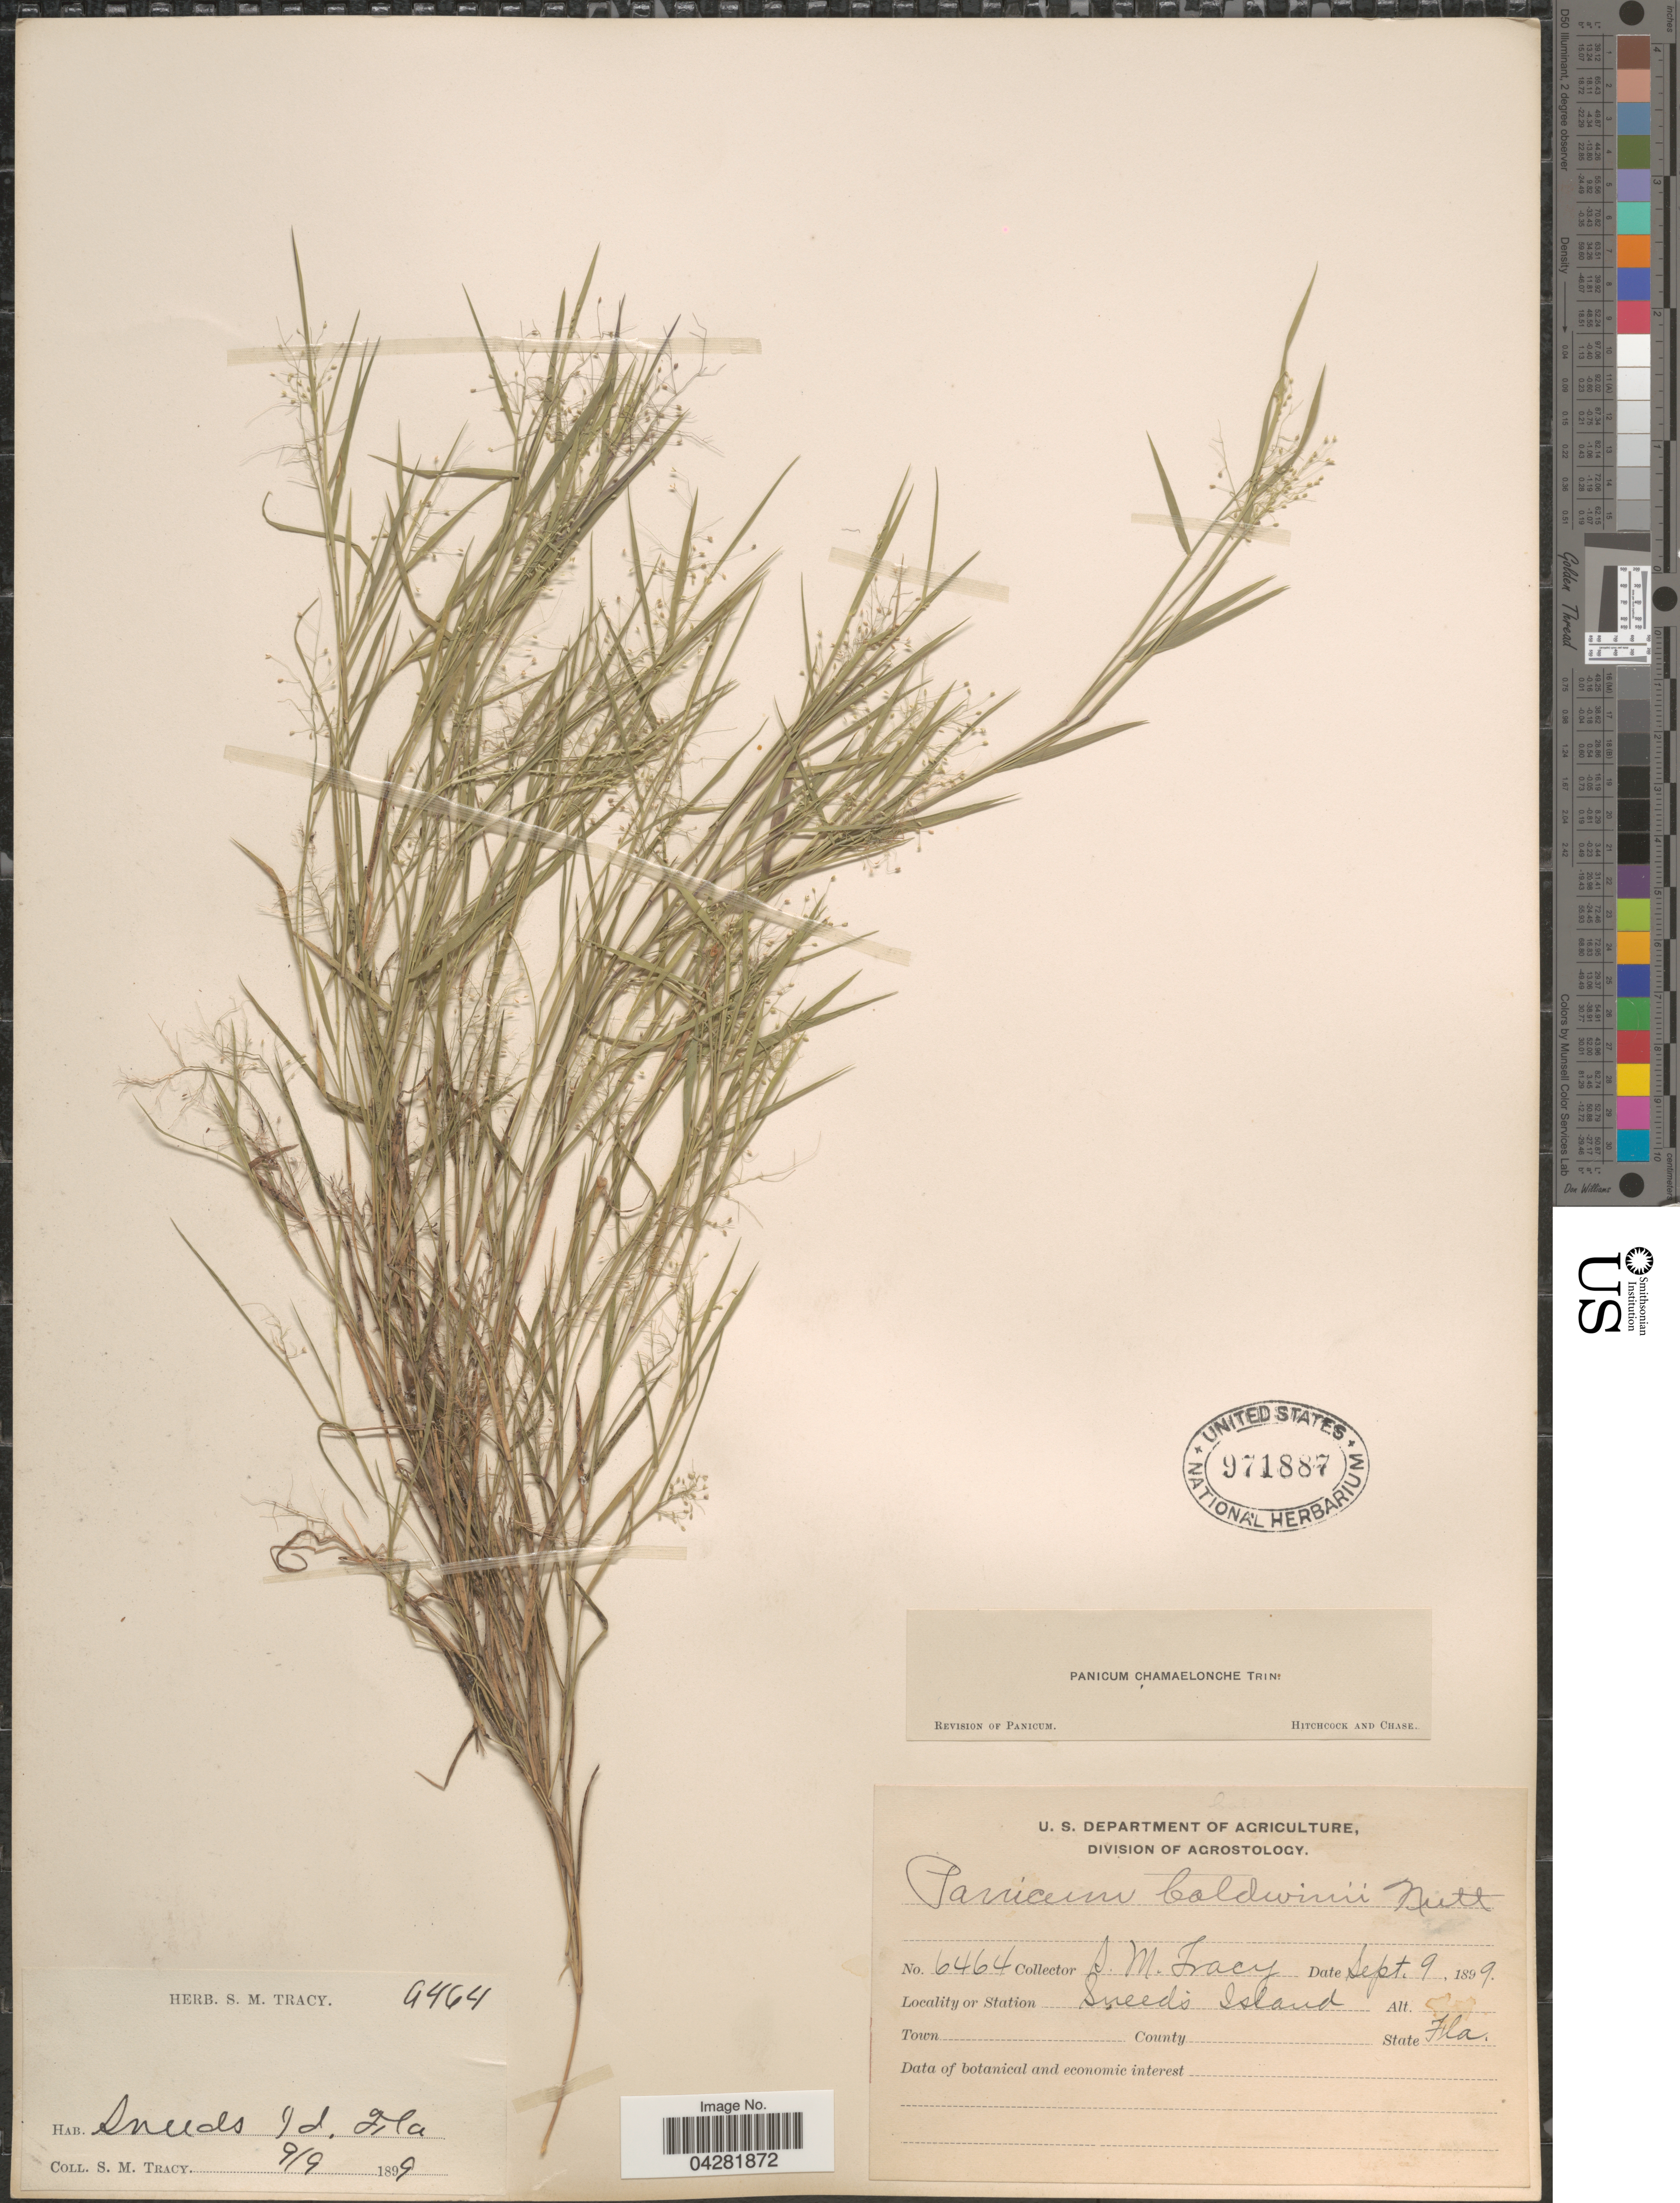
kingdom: Plantae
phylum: Tracheophyta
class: Liliopsida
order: Poales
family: Poaceae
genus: Dichanthelium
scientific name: Dichanthelium ensifolium var. ensifolium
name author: (Baldwin ex Elliot) Gould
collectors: S. M. Tracy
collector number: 6464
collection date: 1899-09-09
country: United States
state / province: Florida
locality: Sneed's Island.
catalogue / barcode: US 971887